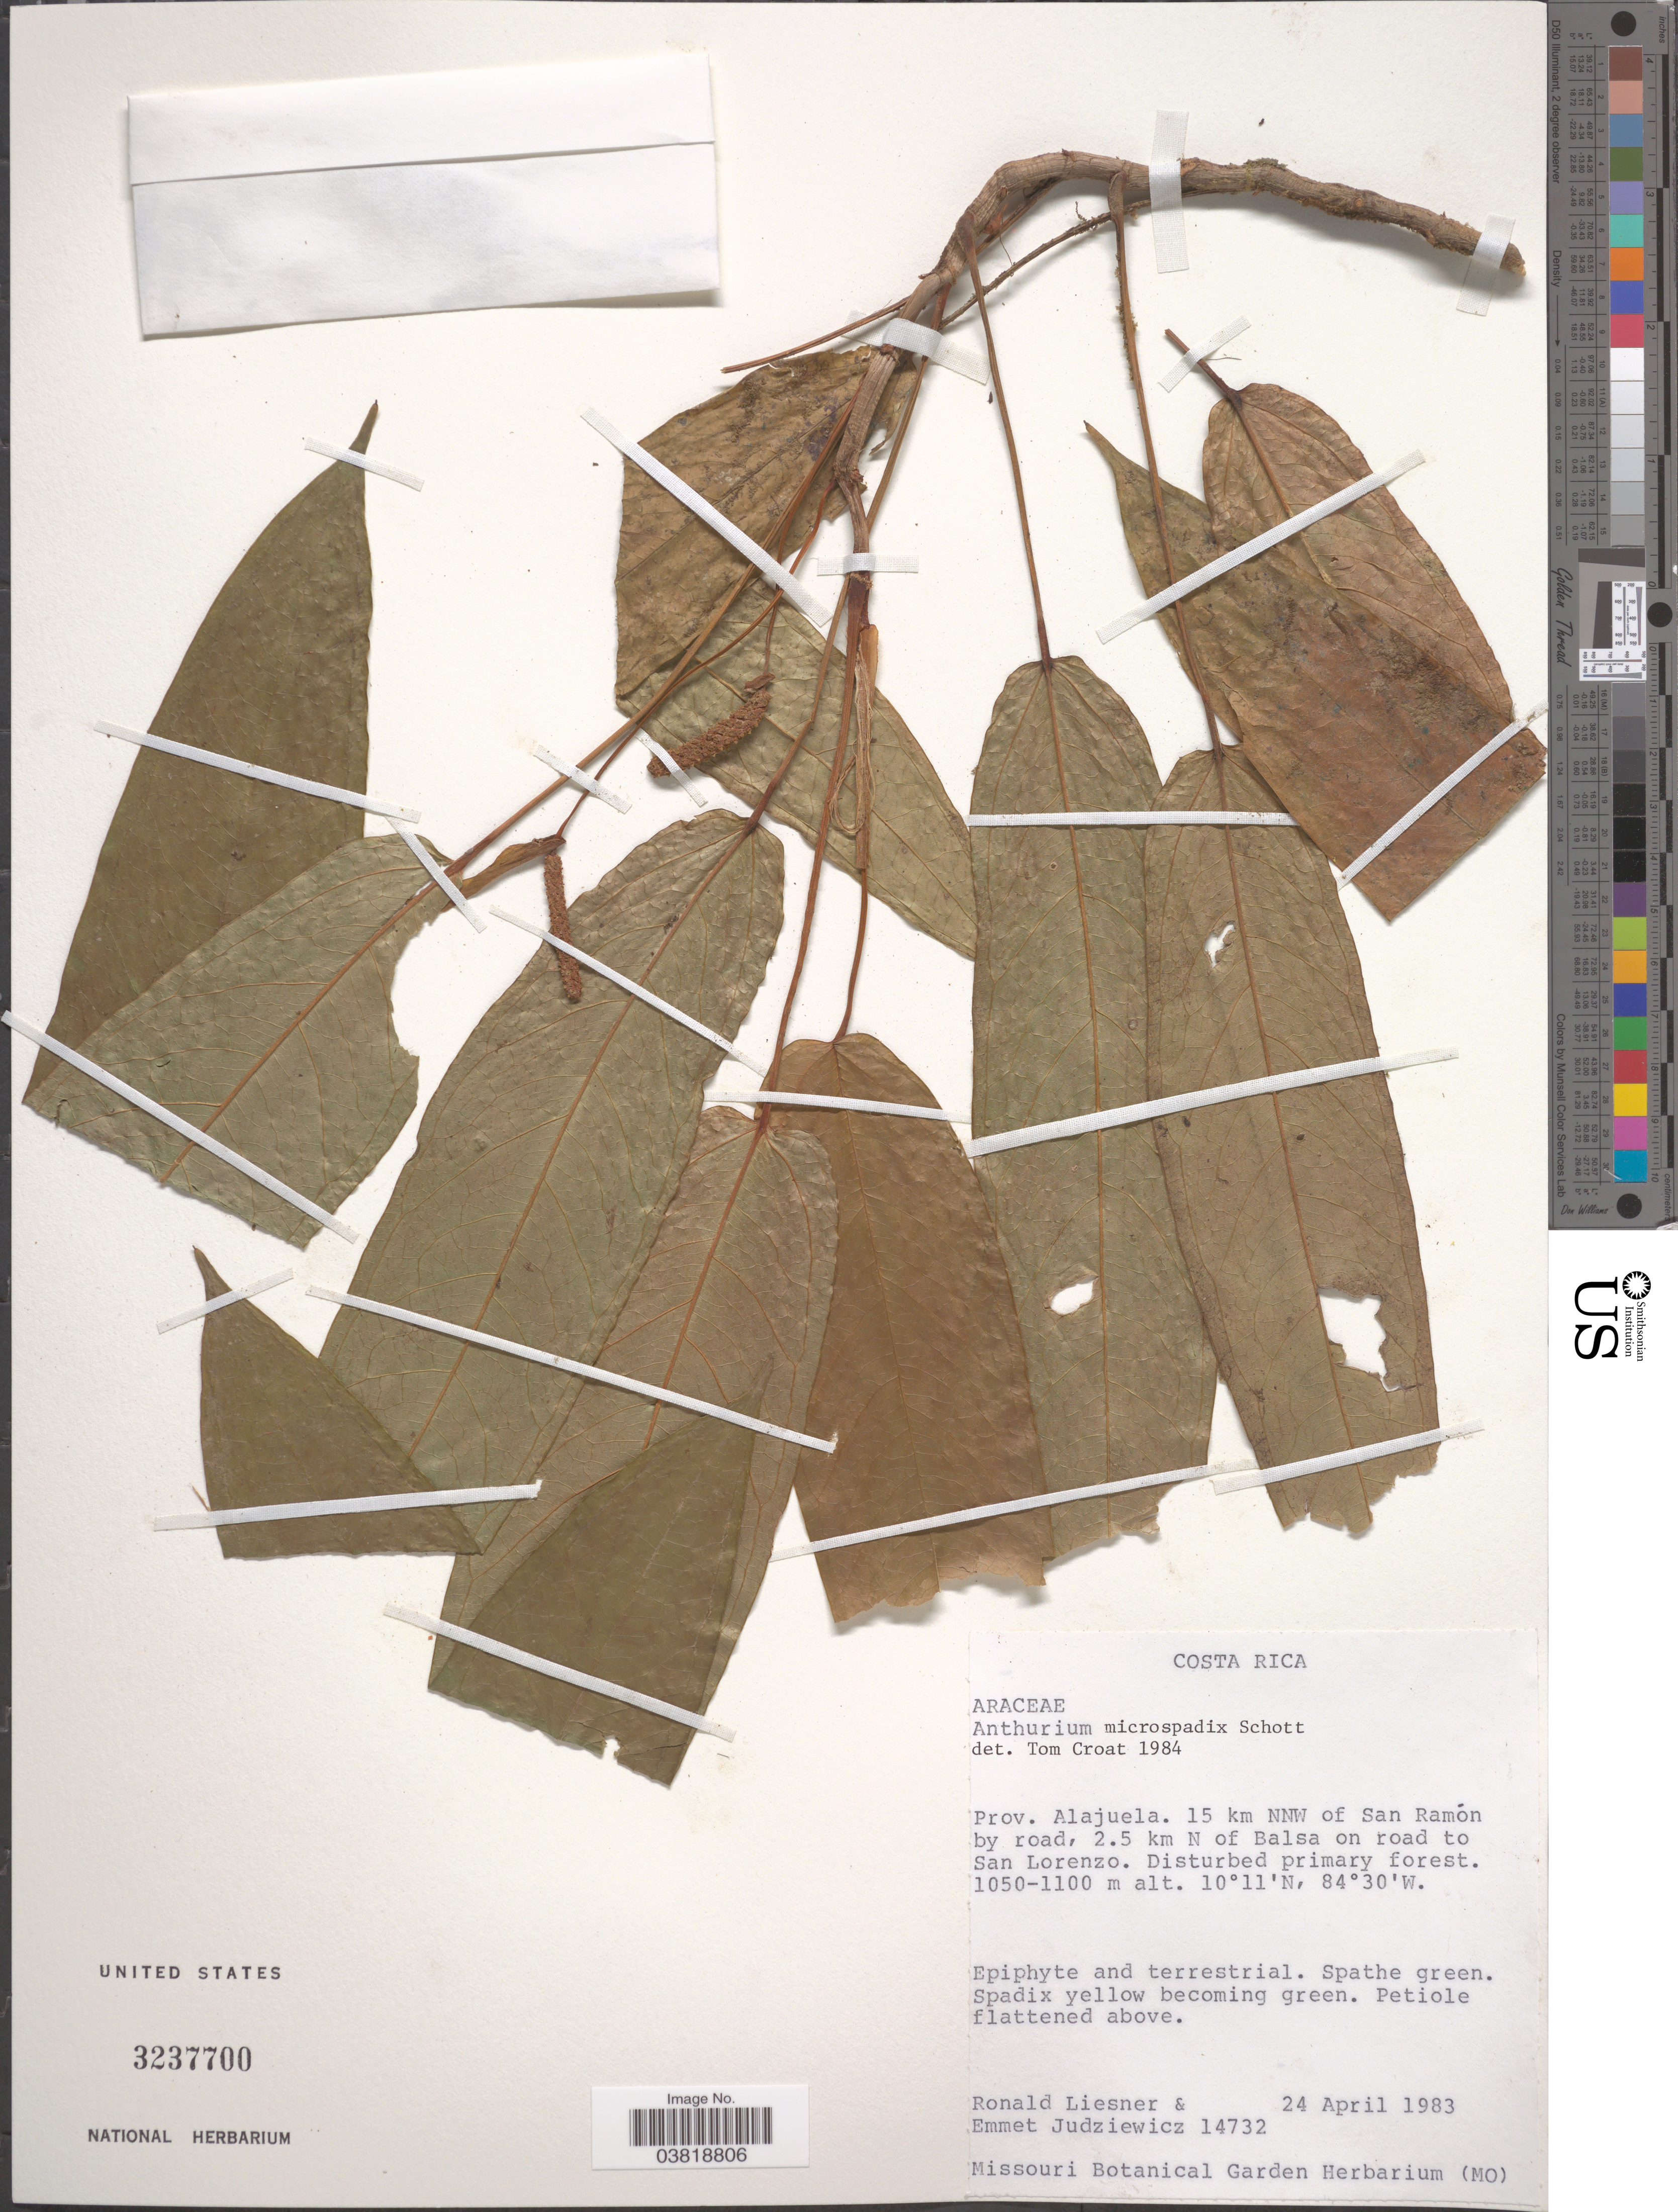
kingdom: Plantae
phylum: Tracheophyta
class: Liliopsida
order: Alismatales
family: Araceae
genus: Anthurium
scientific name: Anthurium microspadix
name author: Schott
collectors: R. L. Liesner & E. Judziewicz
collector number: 14732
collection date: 1983-04-24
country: Costa Rica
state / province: Alajuela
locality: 15 km NNW of San Ramón by road, 2.5 km N of Balsa on road to San Lorenzo.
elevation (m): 1050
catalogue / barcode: US 3237700